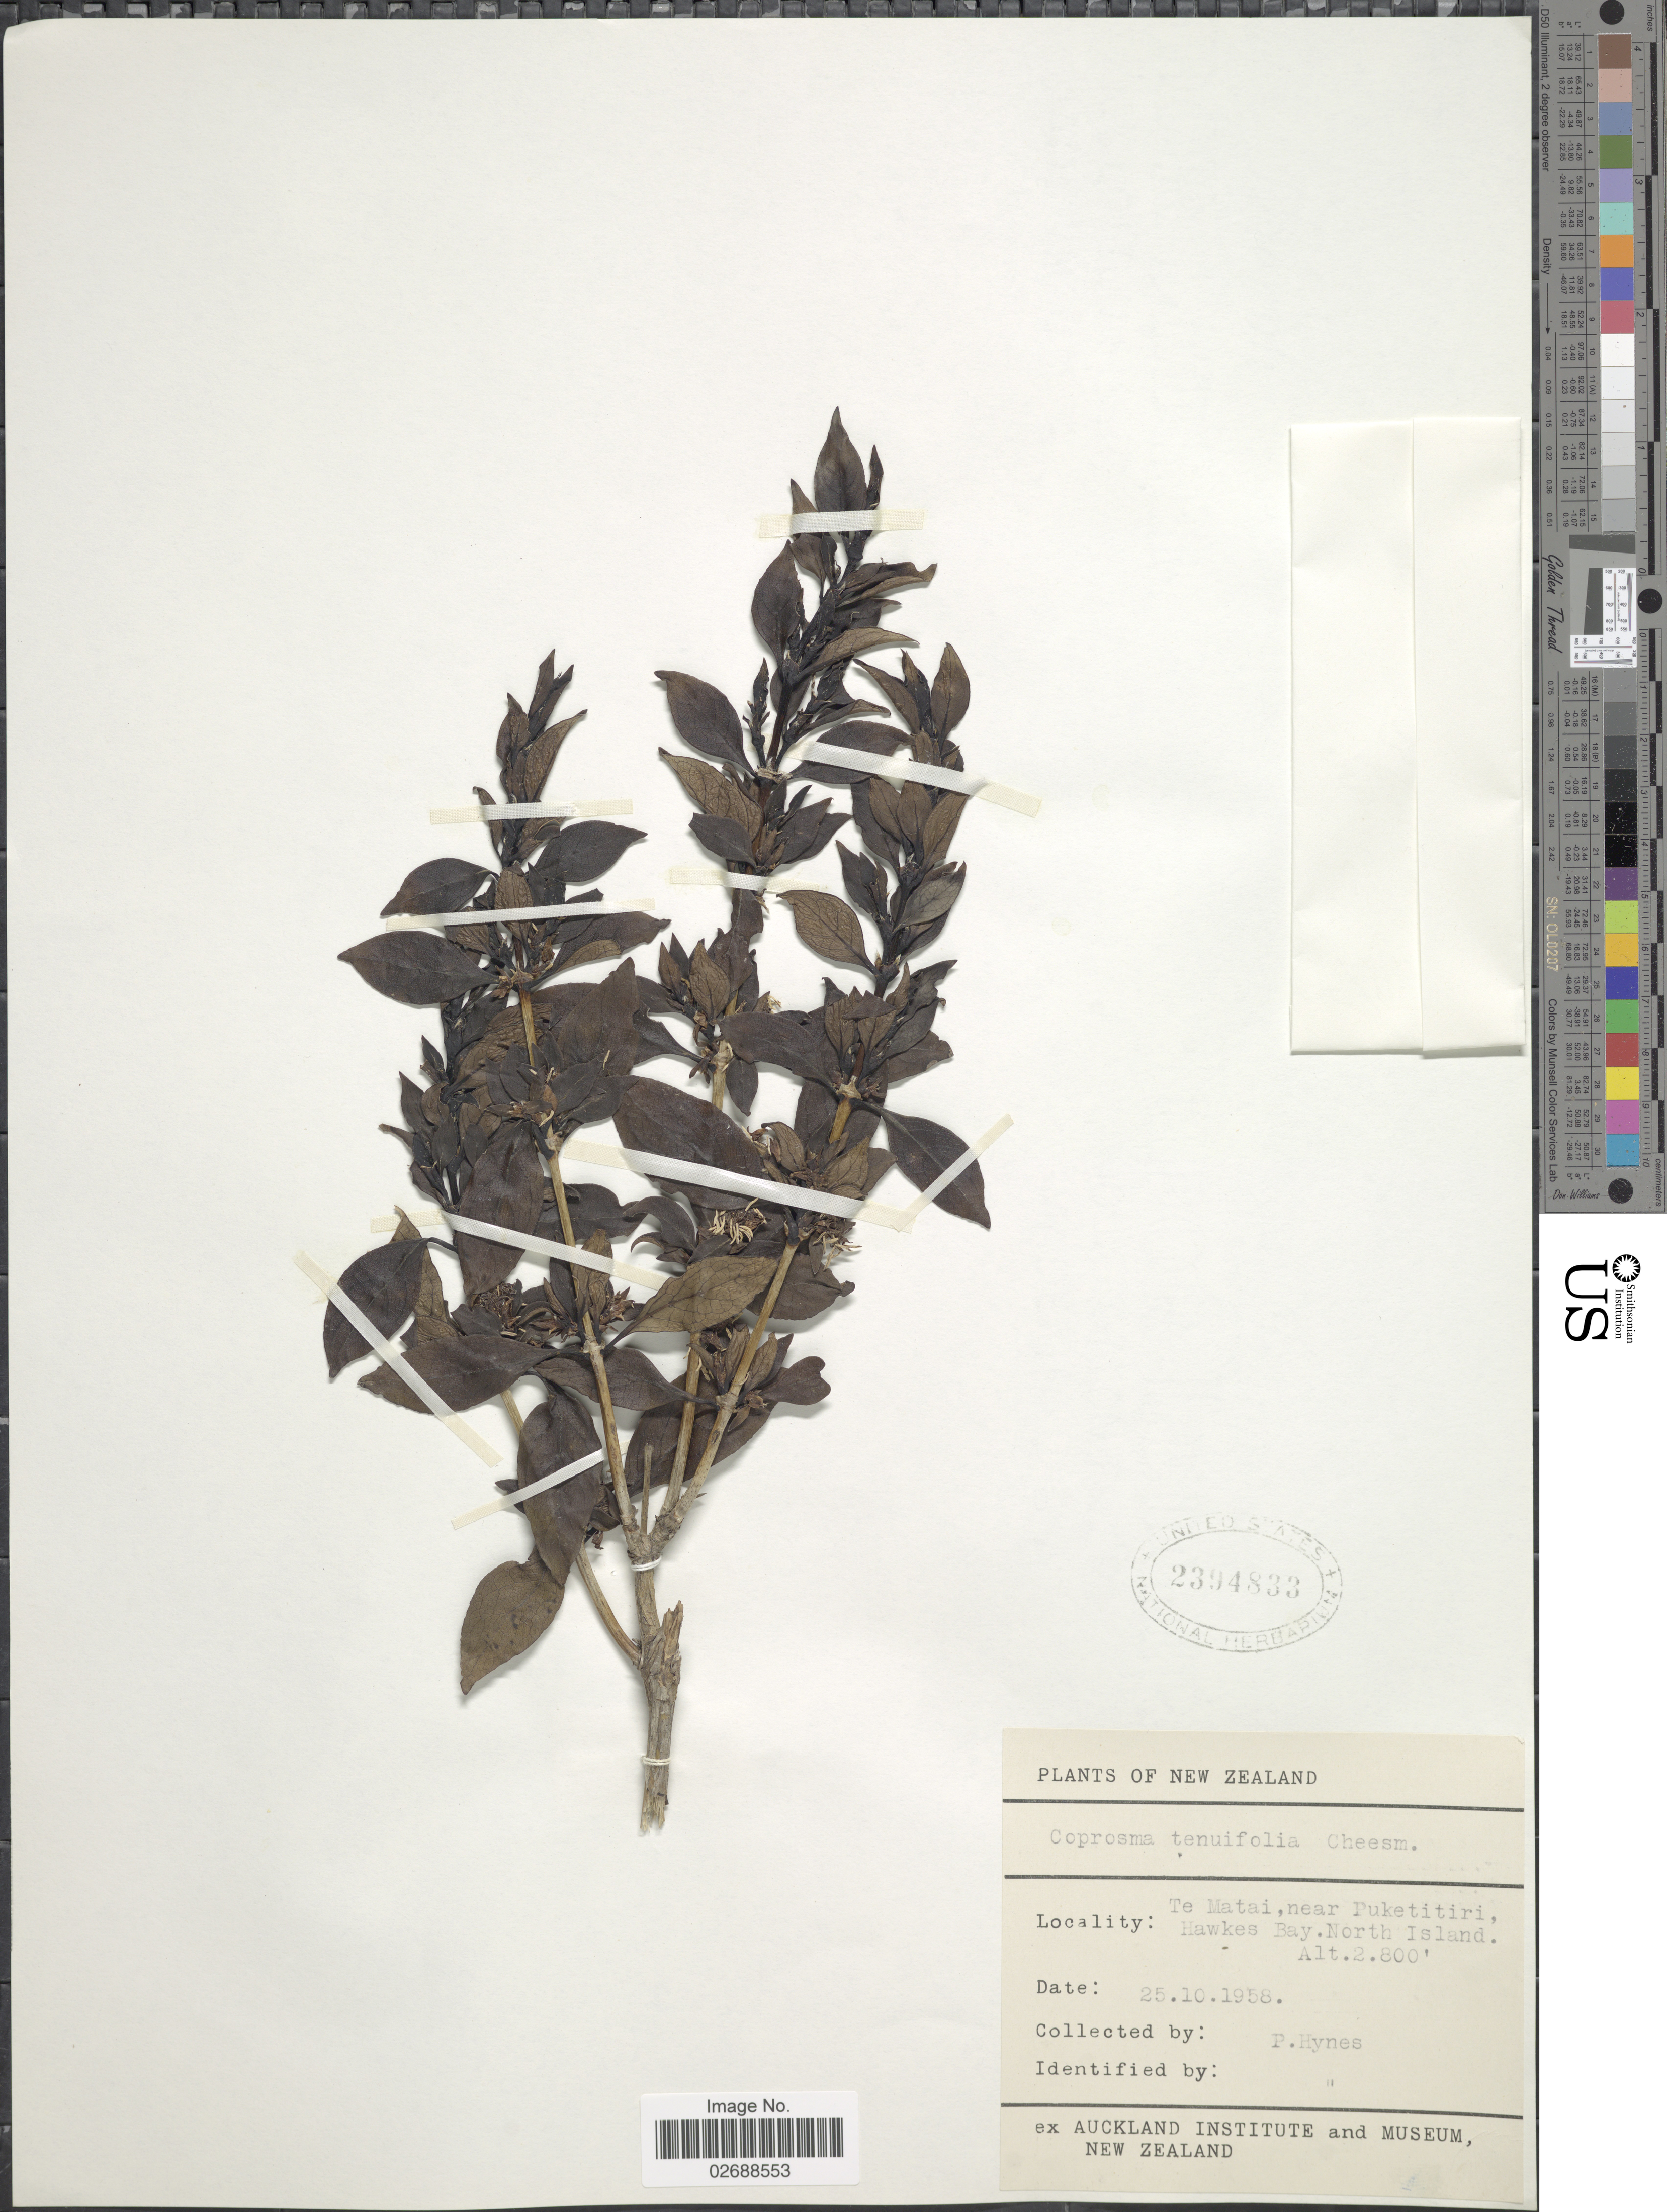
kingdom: Plantae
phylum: Tracheophyta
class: Magnoliopsida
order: Gentianales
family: Rubiaceae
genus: Coprosma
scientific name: Coprosma tenuifolia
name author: Cheeseman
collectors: P. Hynes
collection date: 1958-10-25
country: New Zealand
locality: Te Matai, near Puketitiri, Hawkes Bay, North Island.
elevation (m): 853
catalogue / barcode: US 2394833